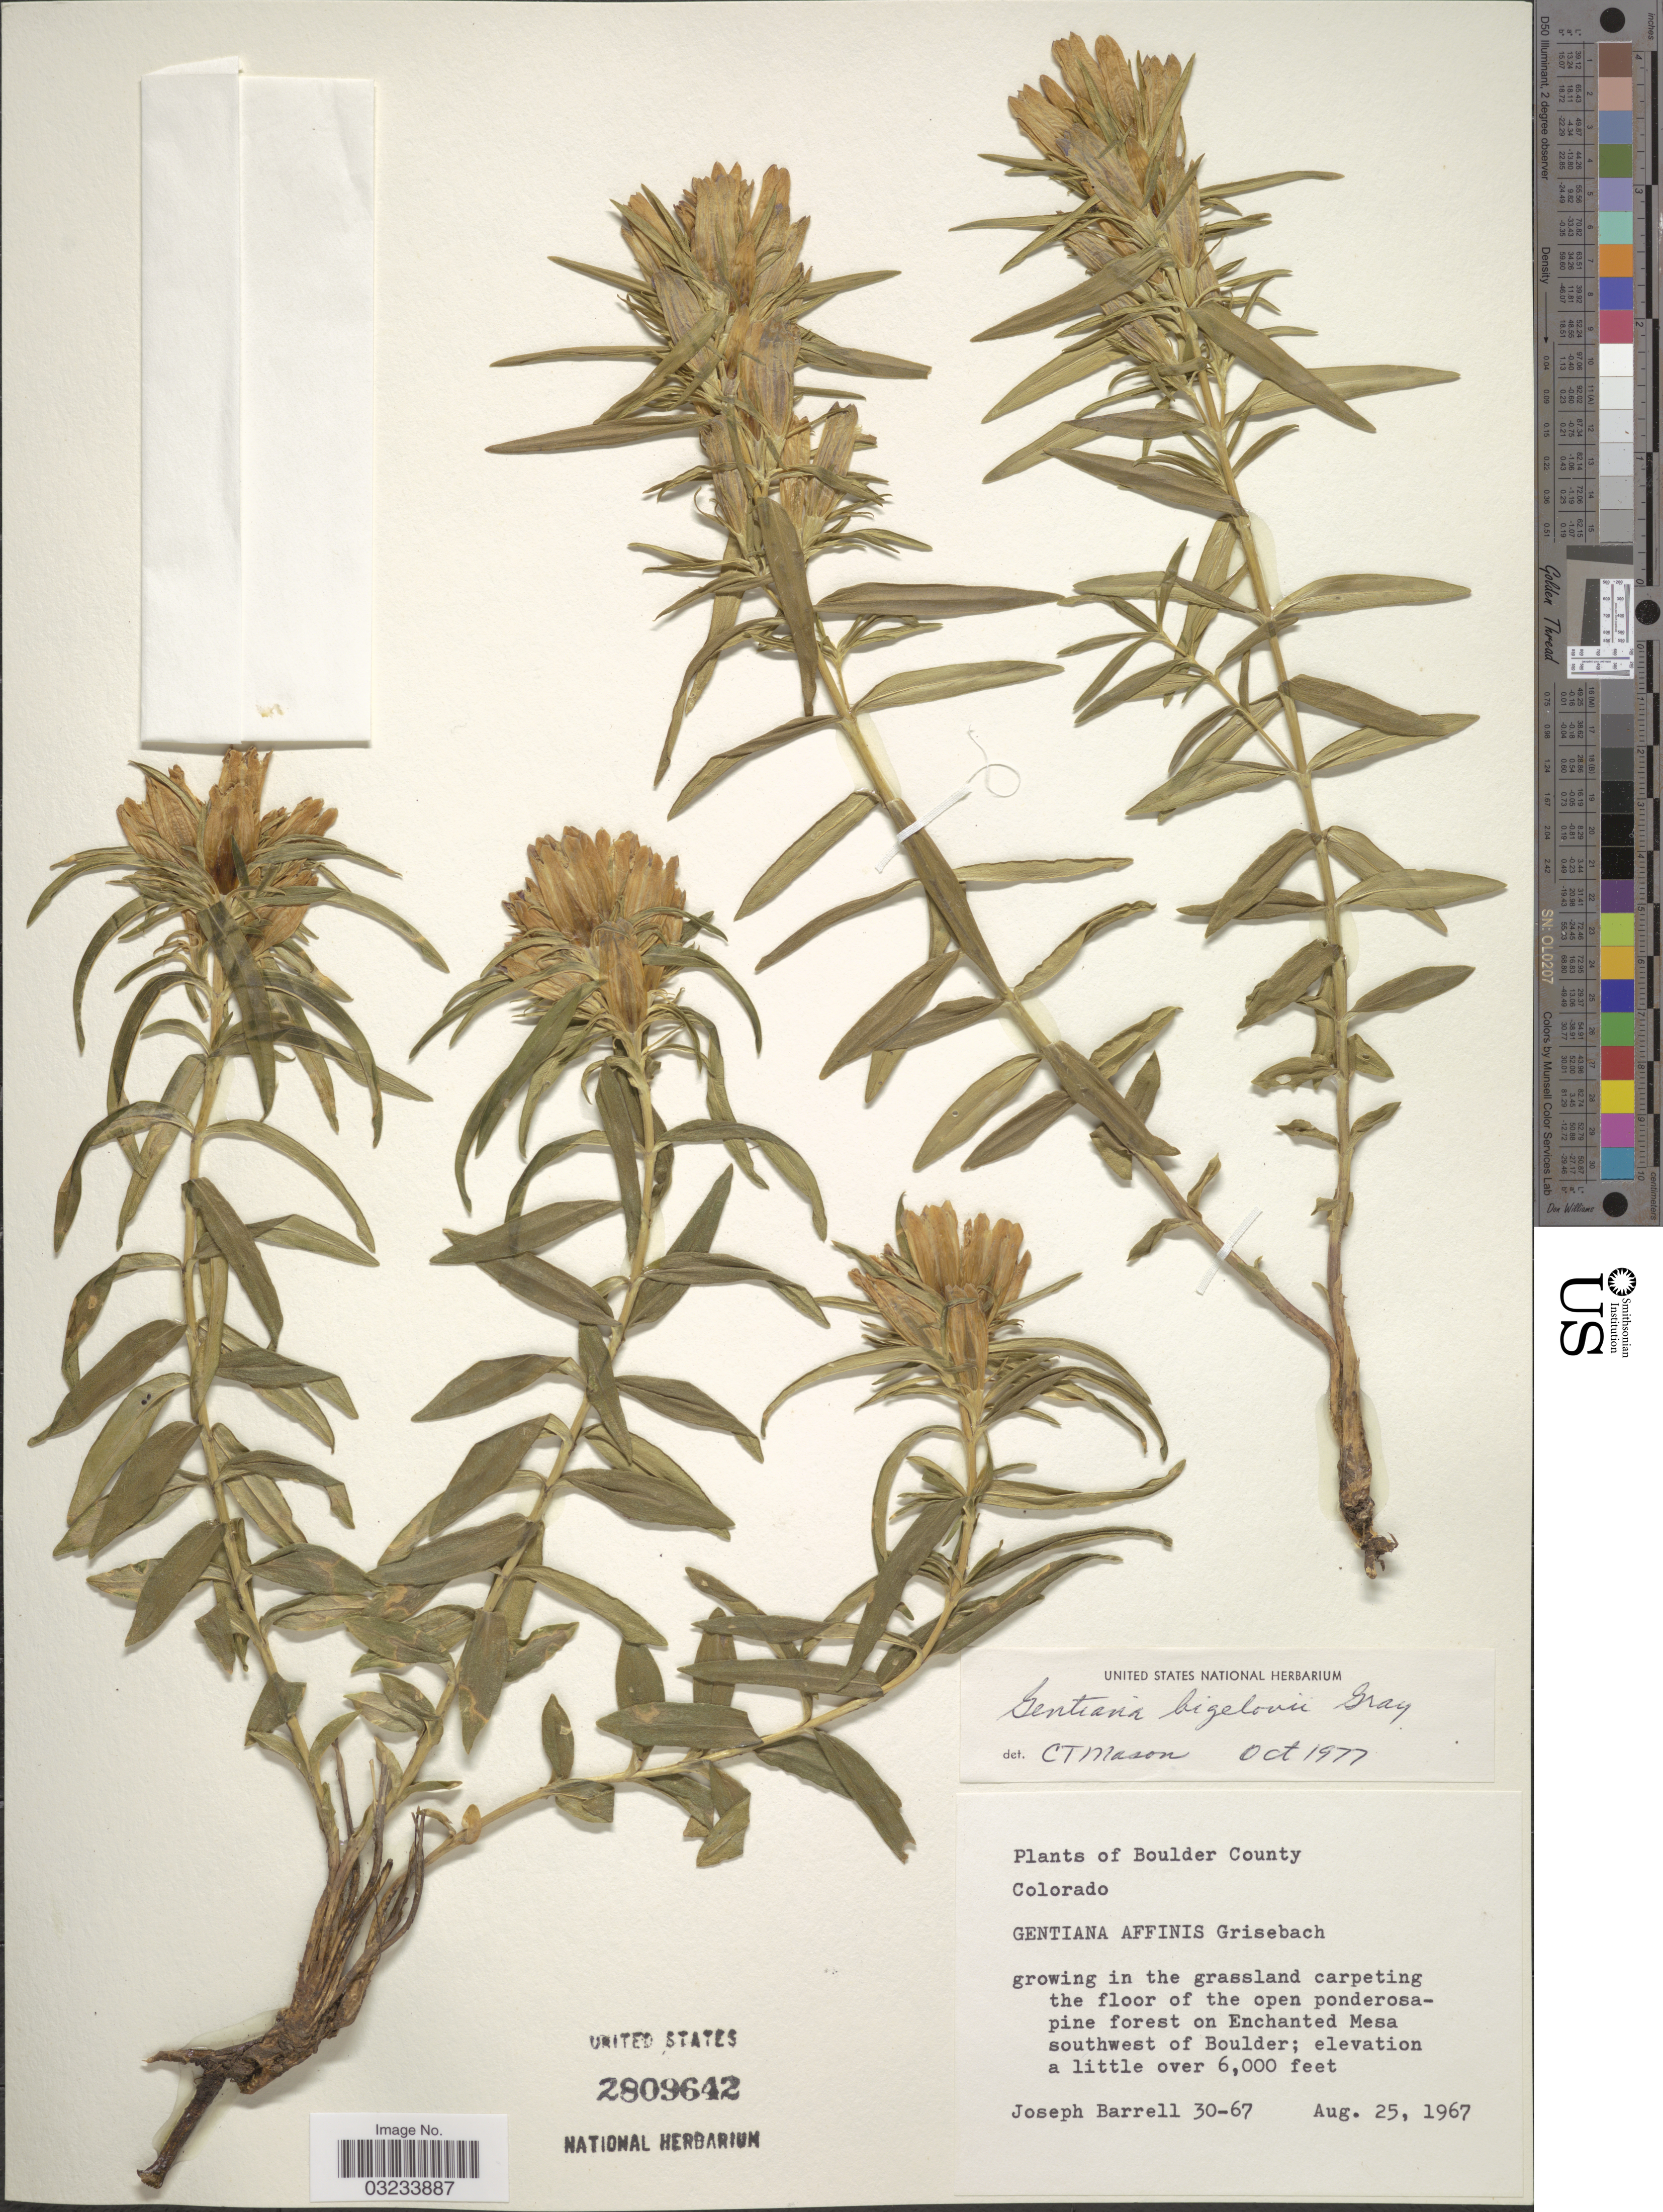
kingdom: Plantae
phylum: Tracheophyta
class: Magnoliopsida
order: Gentianales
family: Gentianaceae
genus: Gentiana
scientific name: Gentiana bigelovii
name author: A. Gray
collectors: J. Barrell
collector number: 30-67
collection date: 1967-08-25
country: United States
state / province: Colorado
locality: Boulder County, growing in the grassland carpeting the floor of the open ponderosa-pine forest on Enchanted Mesa southwest of Boulder.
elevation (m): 1829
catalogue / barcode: US 2809642